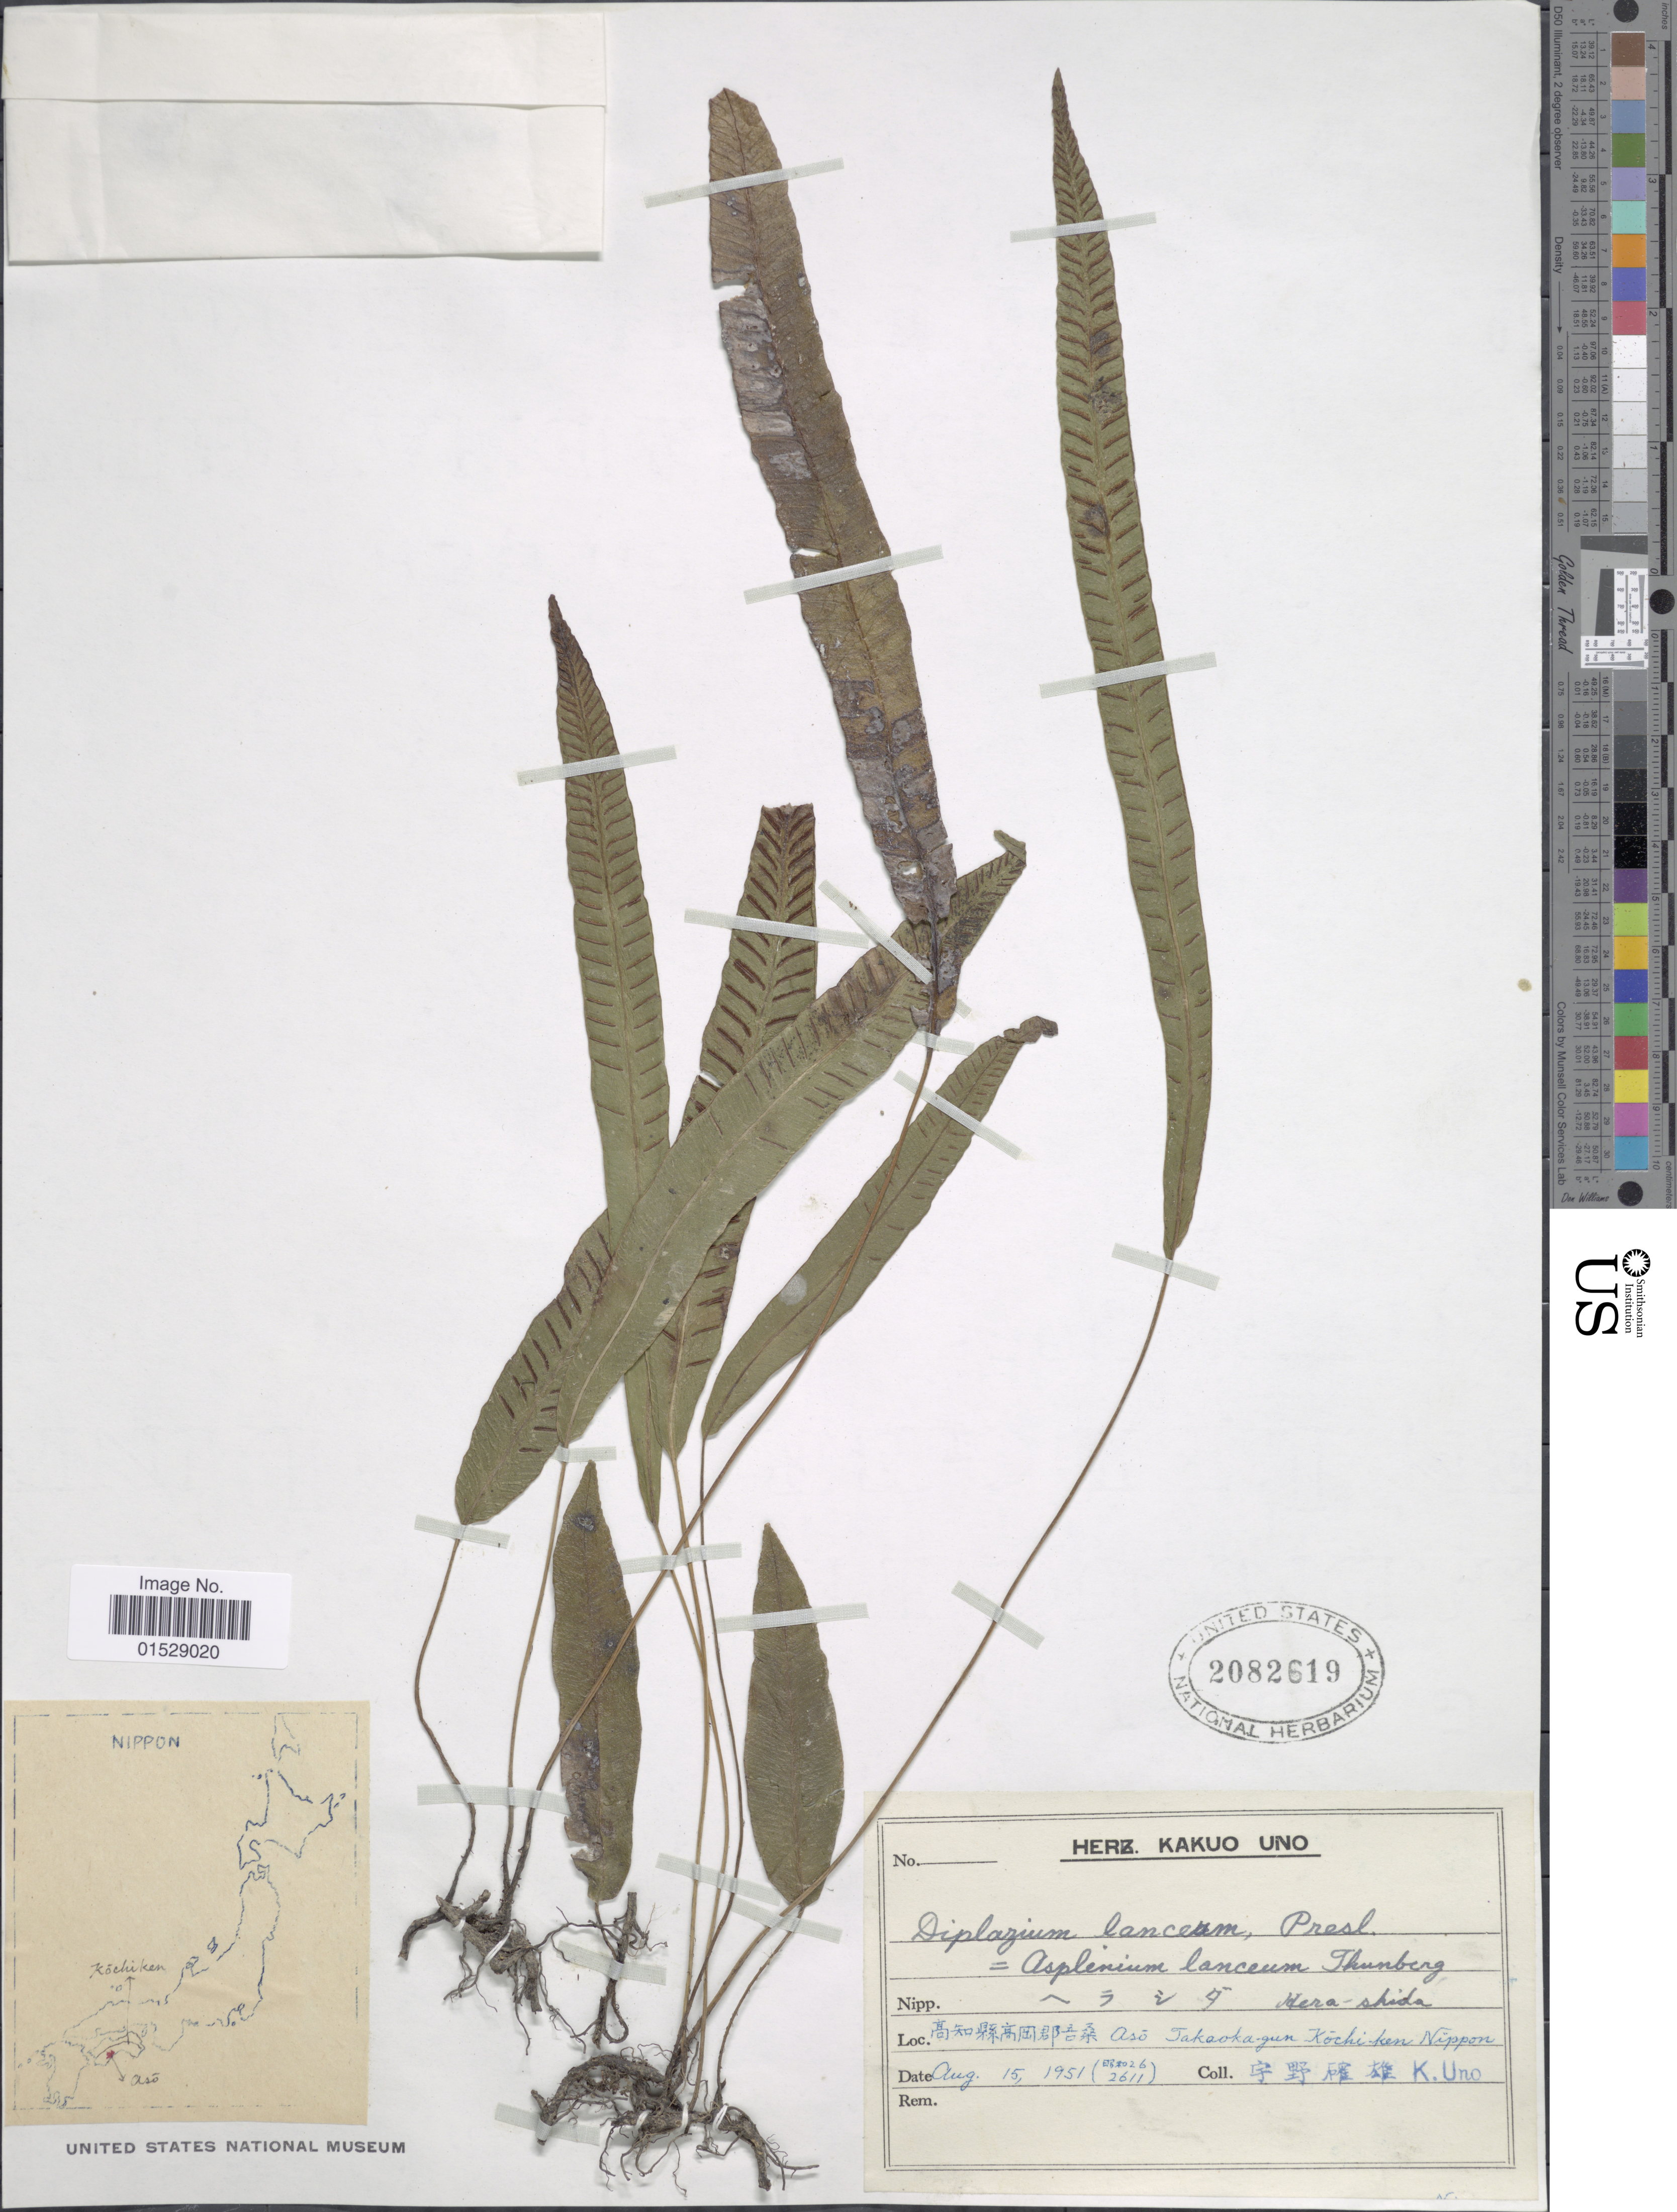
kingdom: Plantae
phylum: Tracheophyta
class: Polypodiopsida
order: Polypodiales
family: Athyriaceae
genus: Deparia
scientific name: Deparia lancea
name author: (Thunb.) Fraser-Jenk.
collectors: K. Uno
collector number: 2611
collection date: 1951-08-15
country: Japan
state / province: Koti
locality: Aso Takaoka-gun, Kochi-ken, Nippon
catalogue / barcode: US 2082619